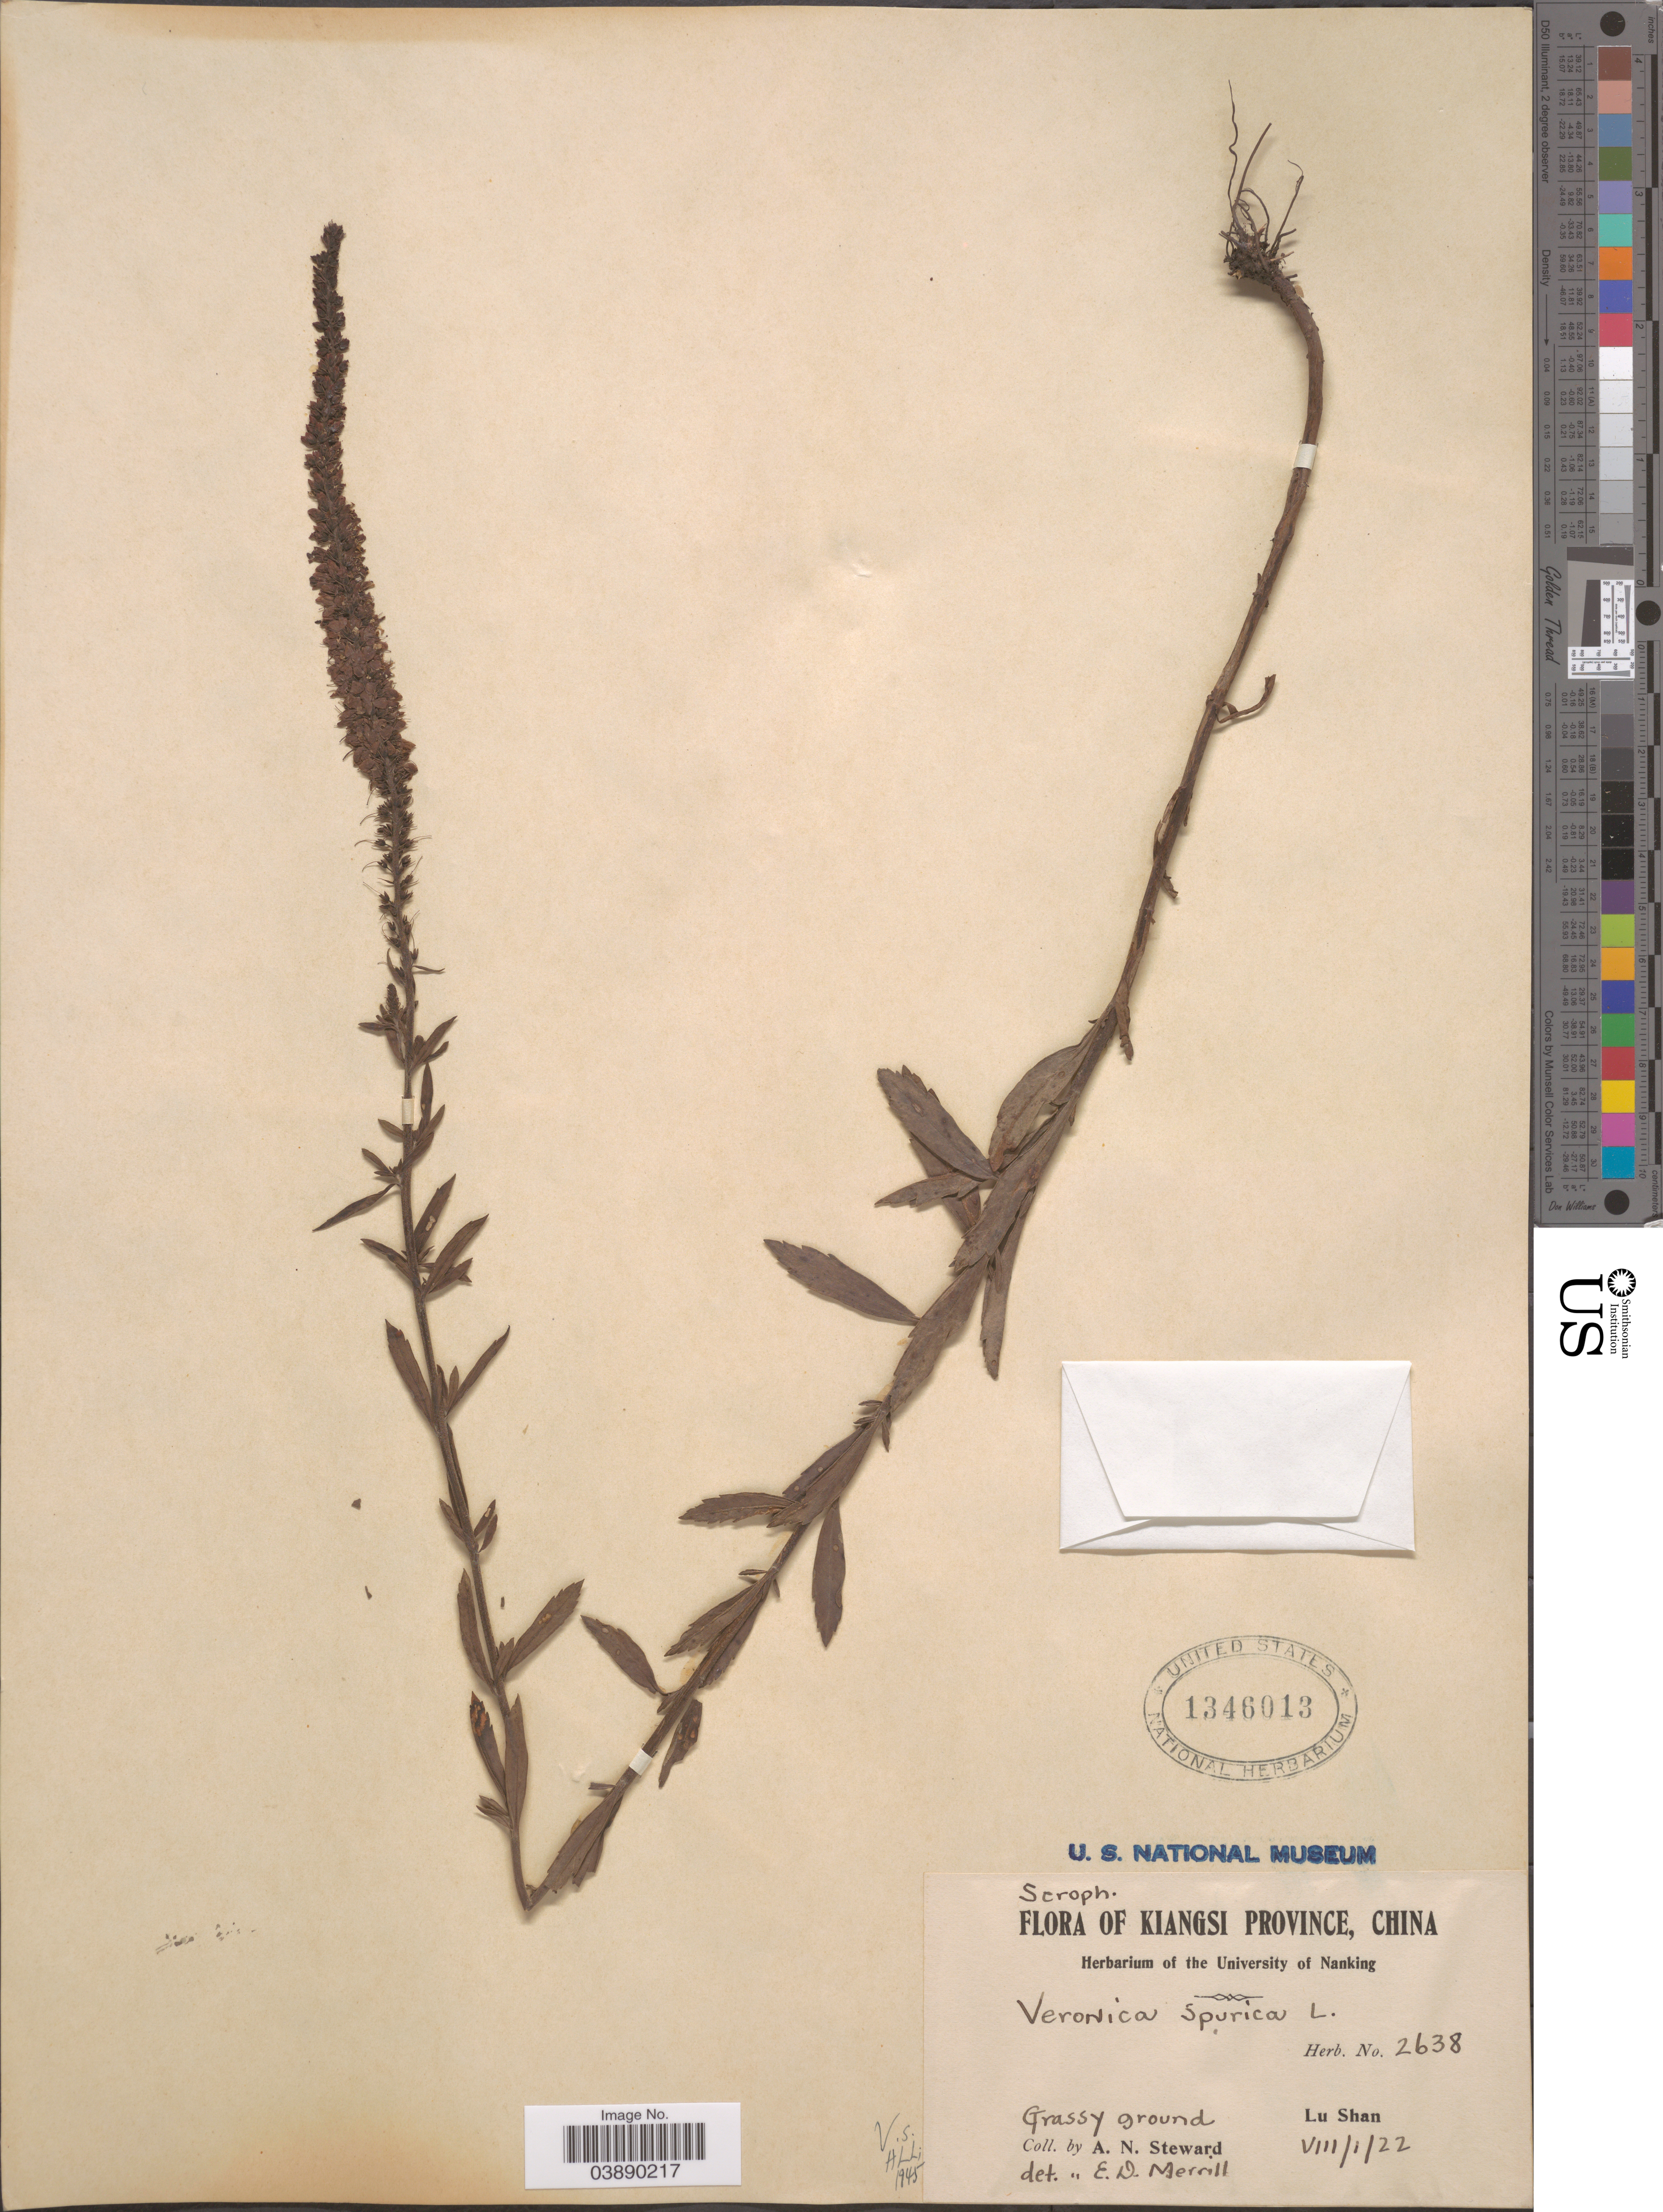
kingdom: Plantae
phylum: Tracheophyta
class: Magnoliopsida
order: Lamiales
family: Plantaginaceae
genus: Veronica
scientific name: Veronica linariifolia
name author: Pall. ex Link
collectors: A. N. Steward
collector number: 2638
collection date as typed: Transcribed d/m/y: 1/8/22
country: China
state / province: Jiangxi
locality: Kiangsi Province. Lu Shan.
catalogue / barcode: US 1346013